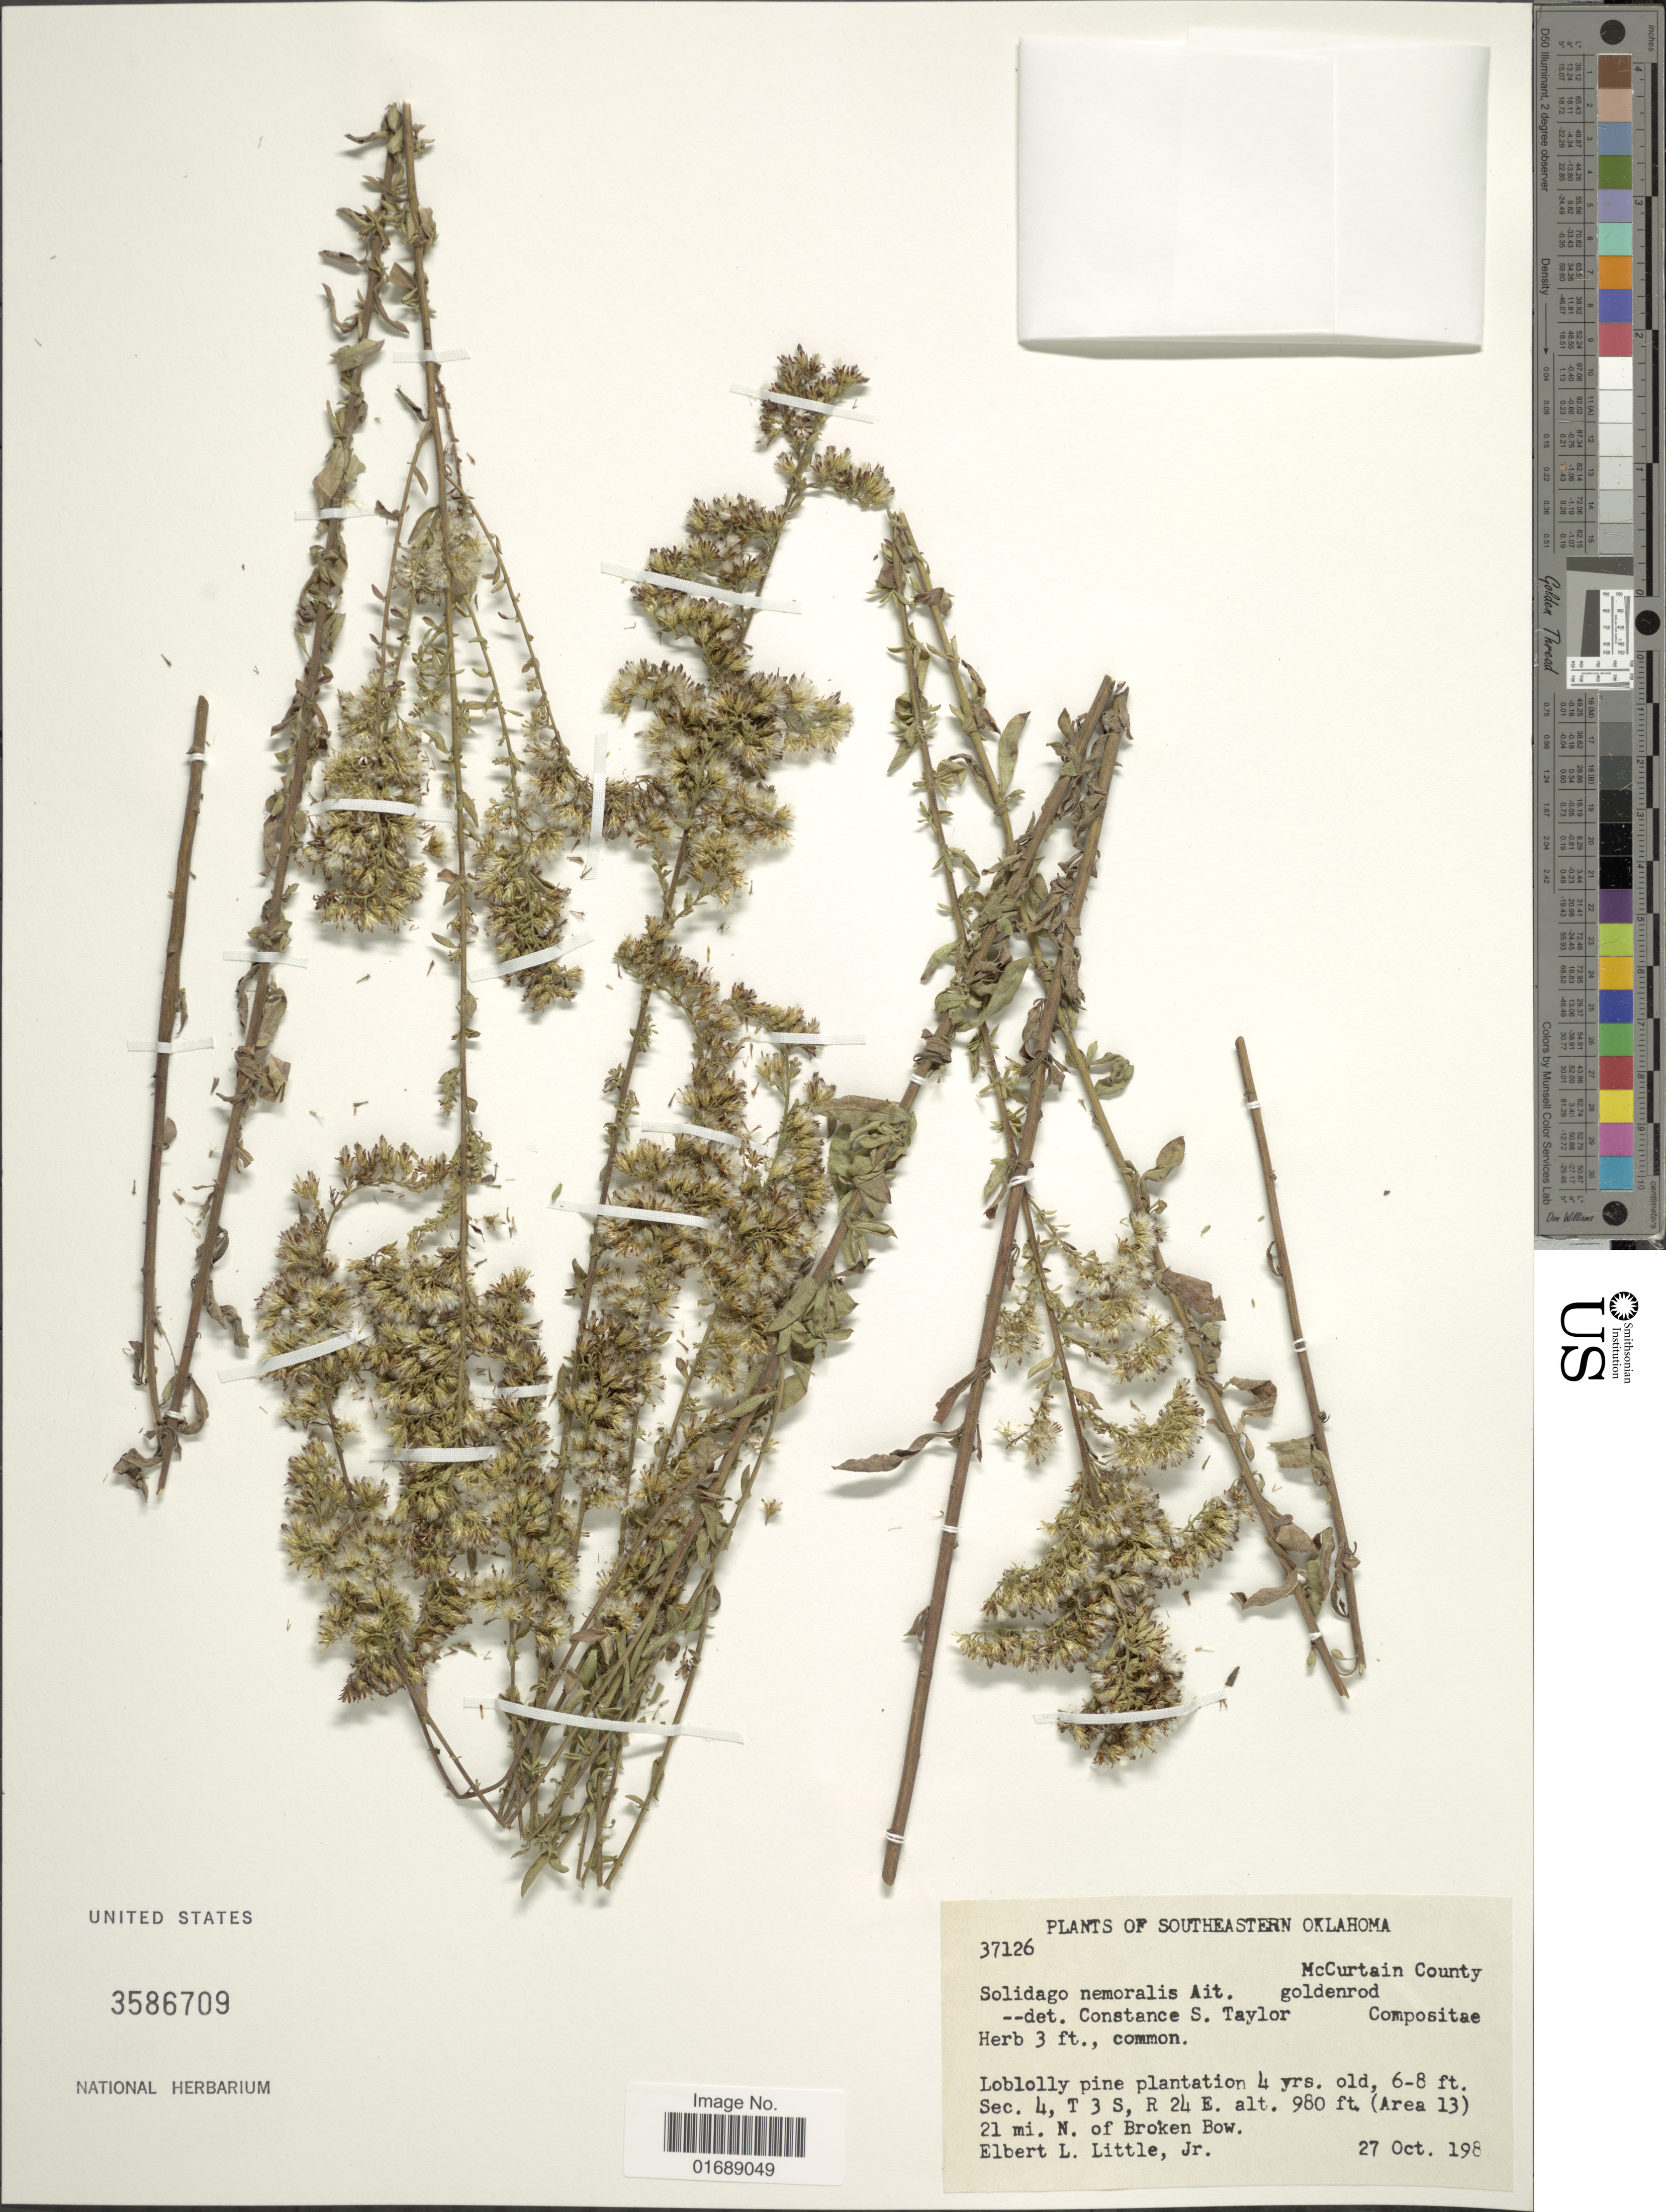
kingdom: Plantae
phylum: Tracheophyta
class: Magnoliopsida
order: Asterales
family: Asteraceae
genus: Solidago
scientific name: Solidago nemoralis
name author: Aiton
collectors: E. L. Little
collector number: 37126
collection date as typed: Transcribed d/m/y: 27/10/198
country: United States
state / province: Oklahoma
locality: Southeastern Oklahoma, McCurtain County, Loblolly Pine Plantation 4 yrs. old, Sec. 4, T 3 S, R 24 E, (Area 13) 21 mi. N. of Broken Bow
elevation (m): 299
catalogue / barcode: US 3586709